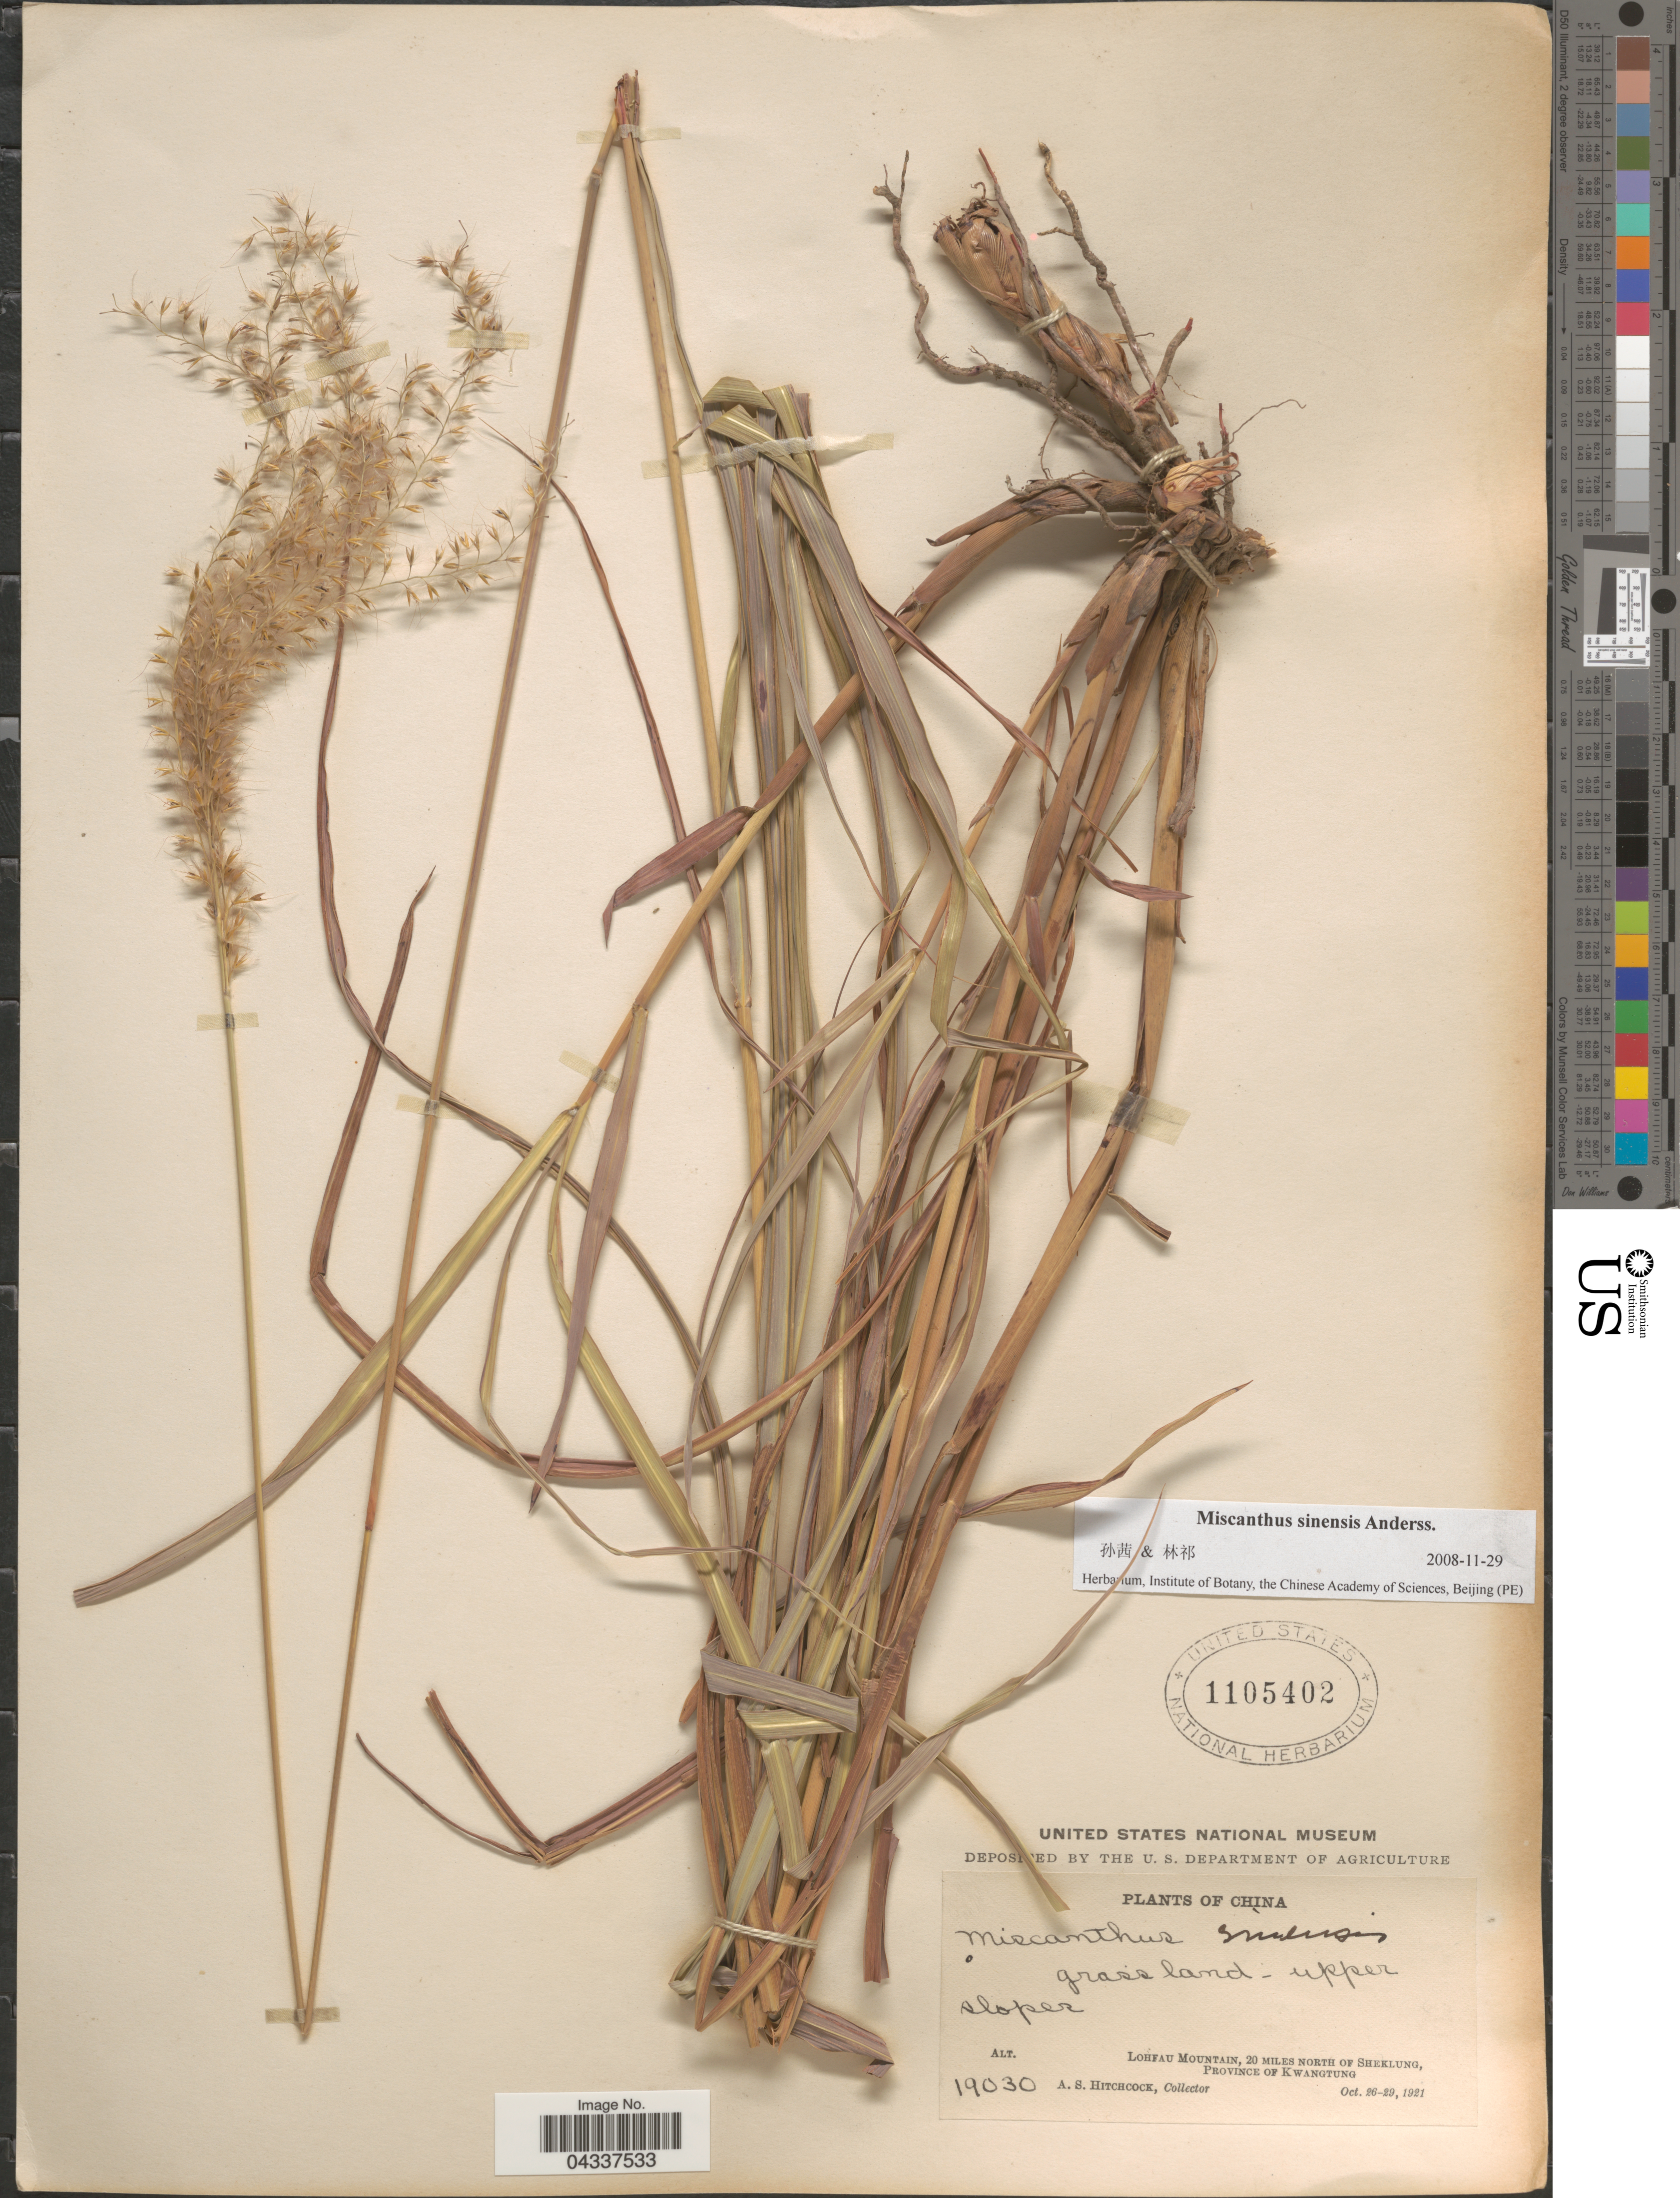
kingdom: Plantae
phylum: Tracheophyta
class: Liliopsida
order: Poales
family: Poaceae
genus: Miscanthus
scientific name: Miscanthus sinensis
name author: Andersson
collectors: A. S. Hitchcock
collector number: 19030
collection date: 1921-10-26/1921-10-29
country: China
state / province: Guangdong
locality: Grassland-upper slopes. Lohfau Mountain, 20 miles north of Sheklung, Province of Kwangtung.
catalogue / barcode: US 1105402